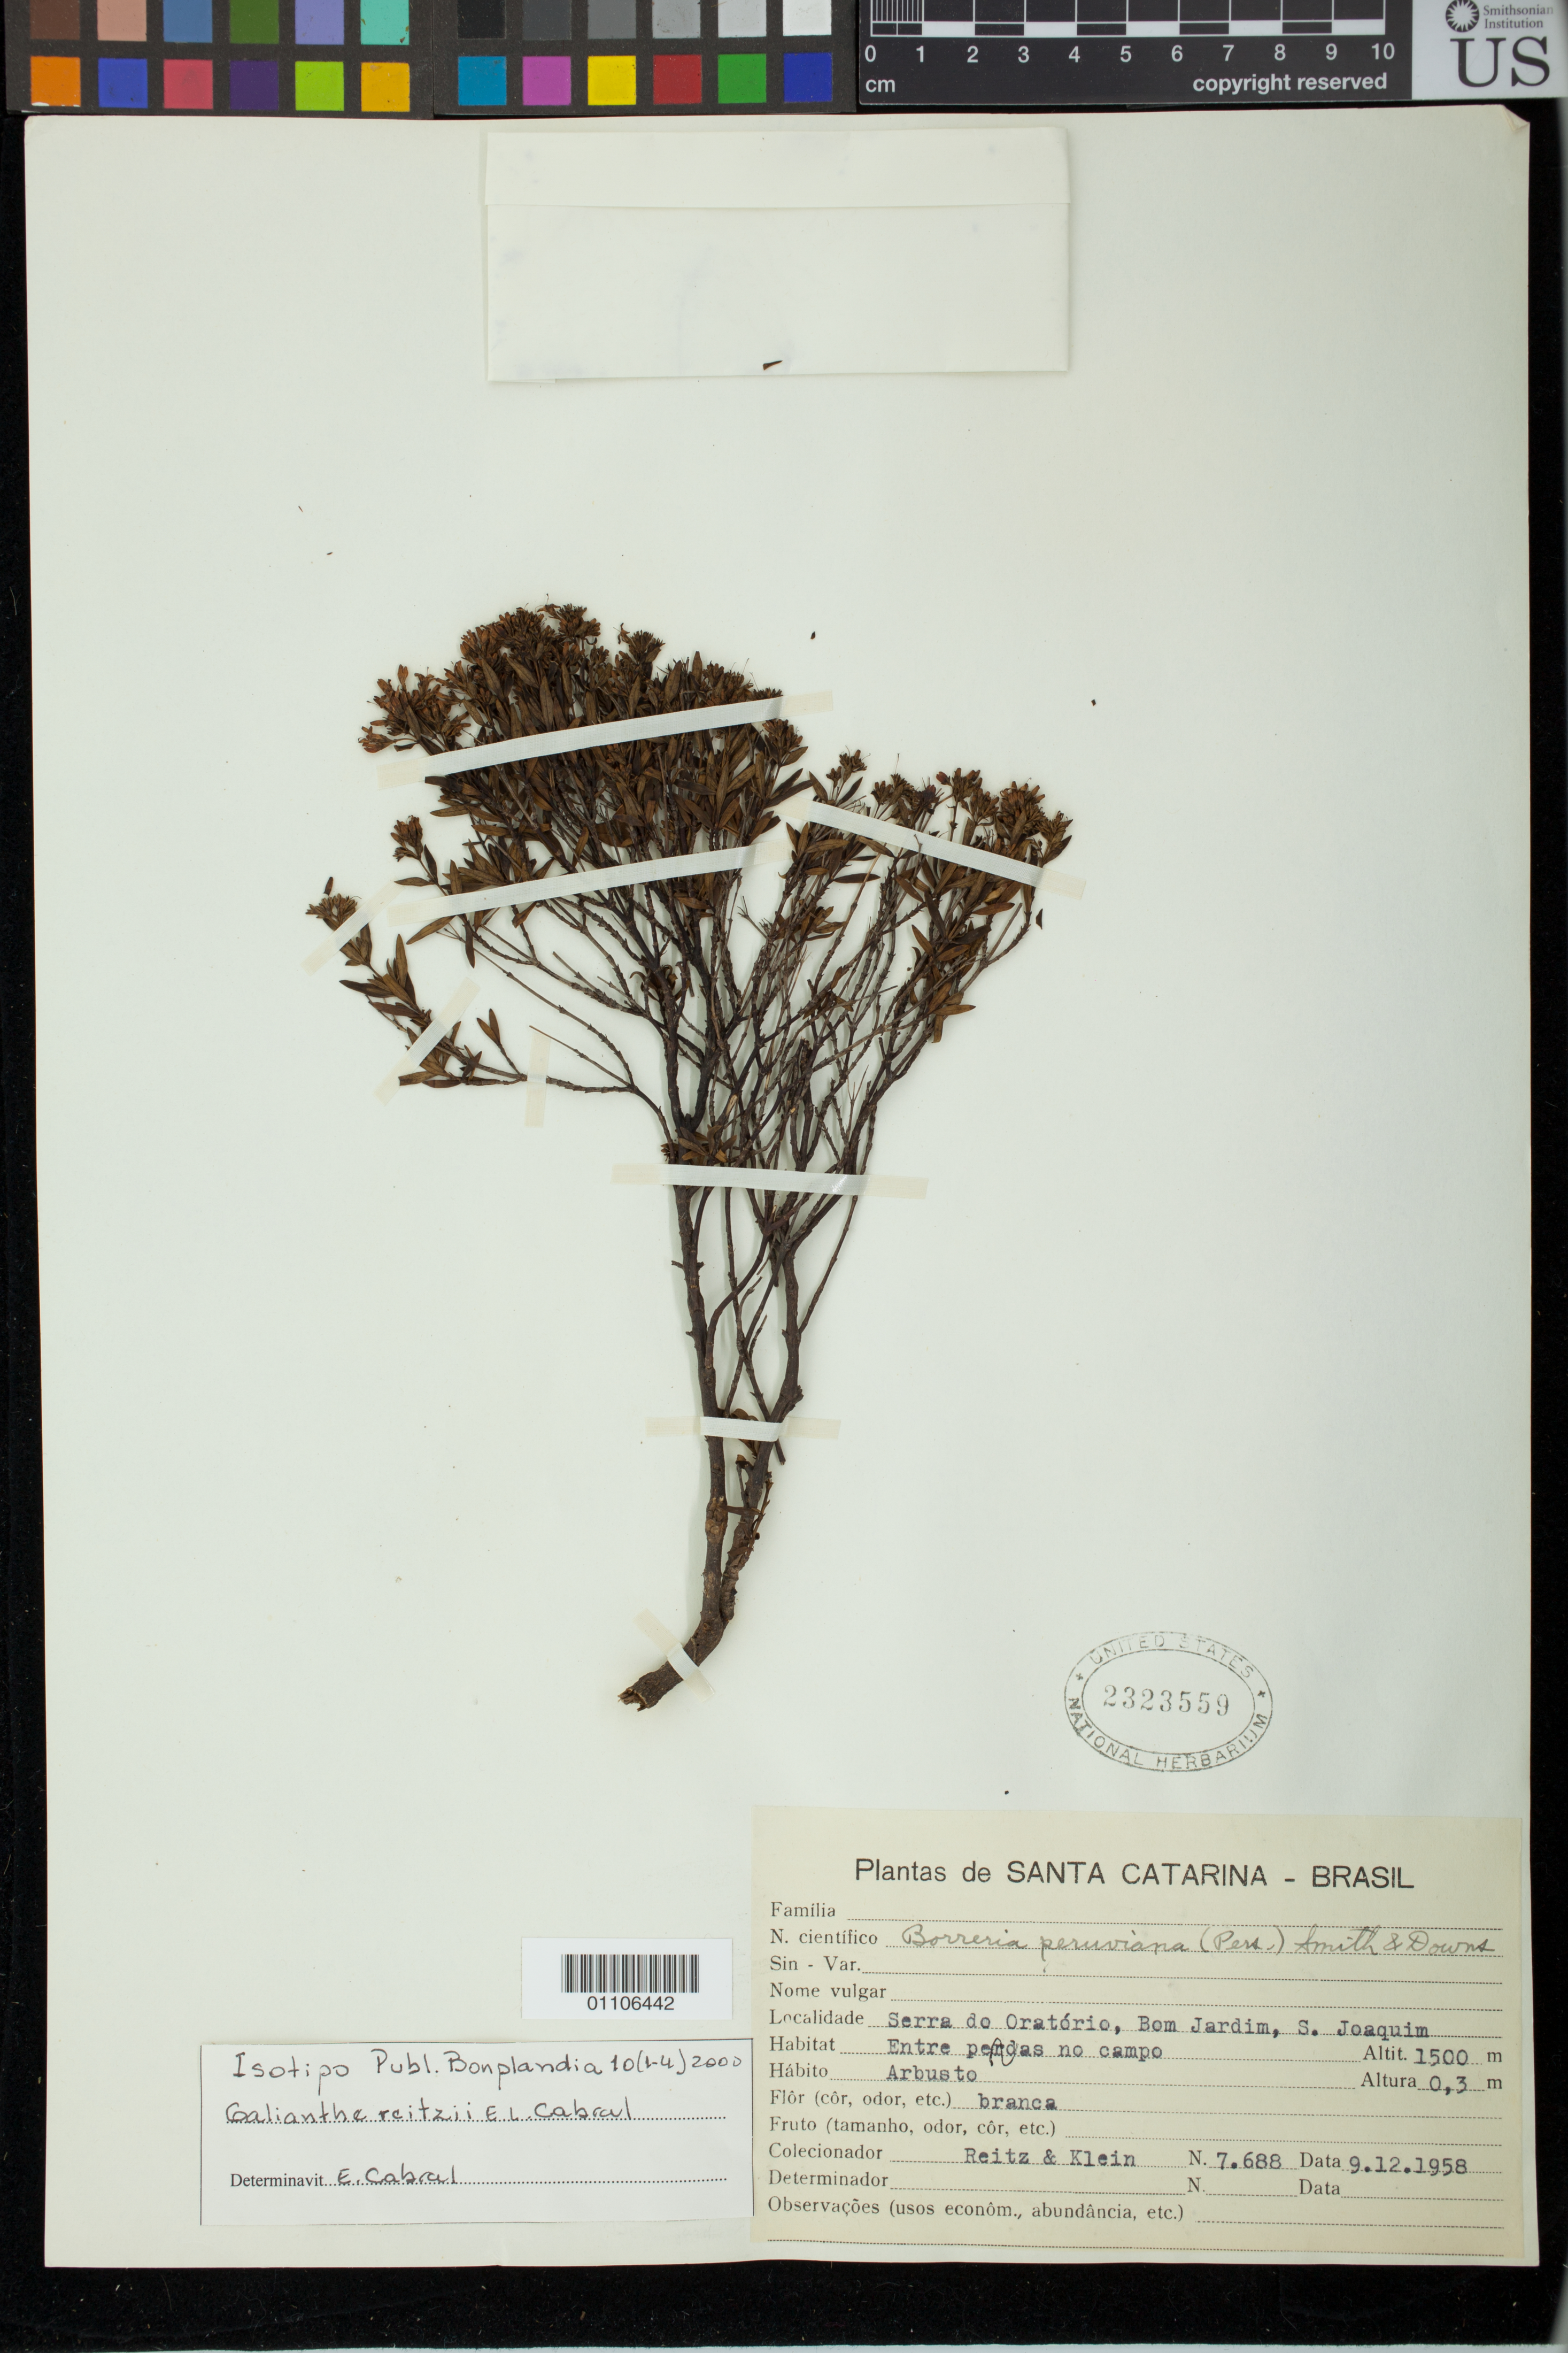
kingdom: Plantae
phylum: Tracheophyta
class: Magnoliopsida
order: Gentianales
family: Rubiaceae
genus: Galianthe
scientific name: Galianthe reitzii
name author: E.L. Cabral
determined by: Cabral, E. L.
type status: Isotype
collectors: R. Reitz & R. M. Klein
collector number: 7688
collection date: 1958-12-09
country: Brazil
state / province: Santa Catarina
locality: Serra do Oratório, Bom Jardim, S. Joaquim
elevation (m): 1500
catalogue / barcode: US 2323559